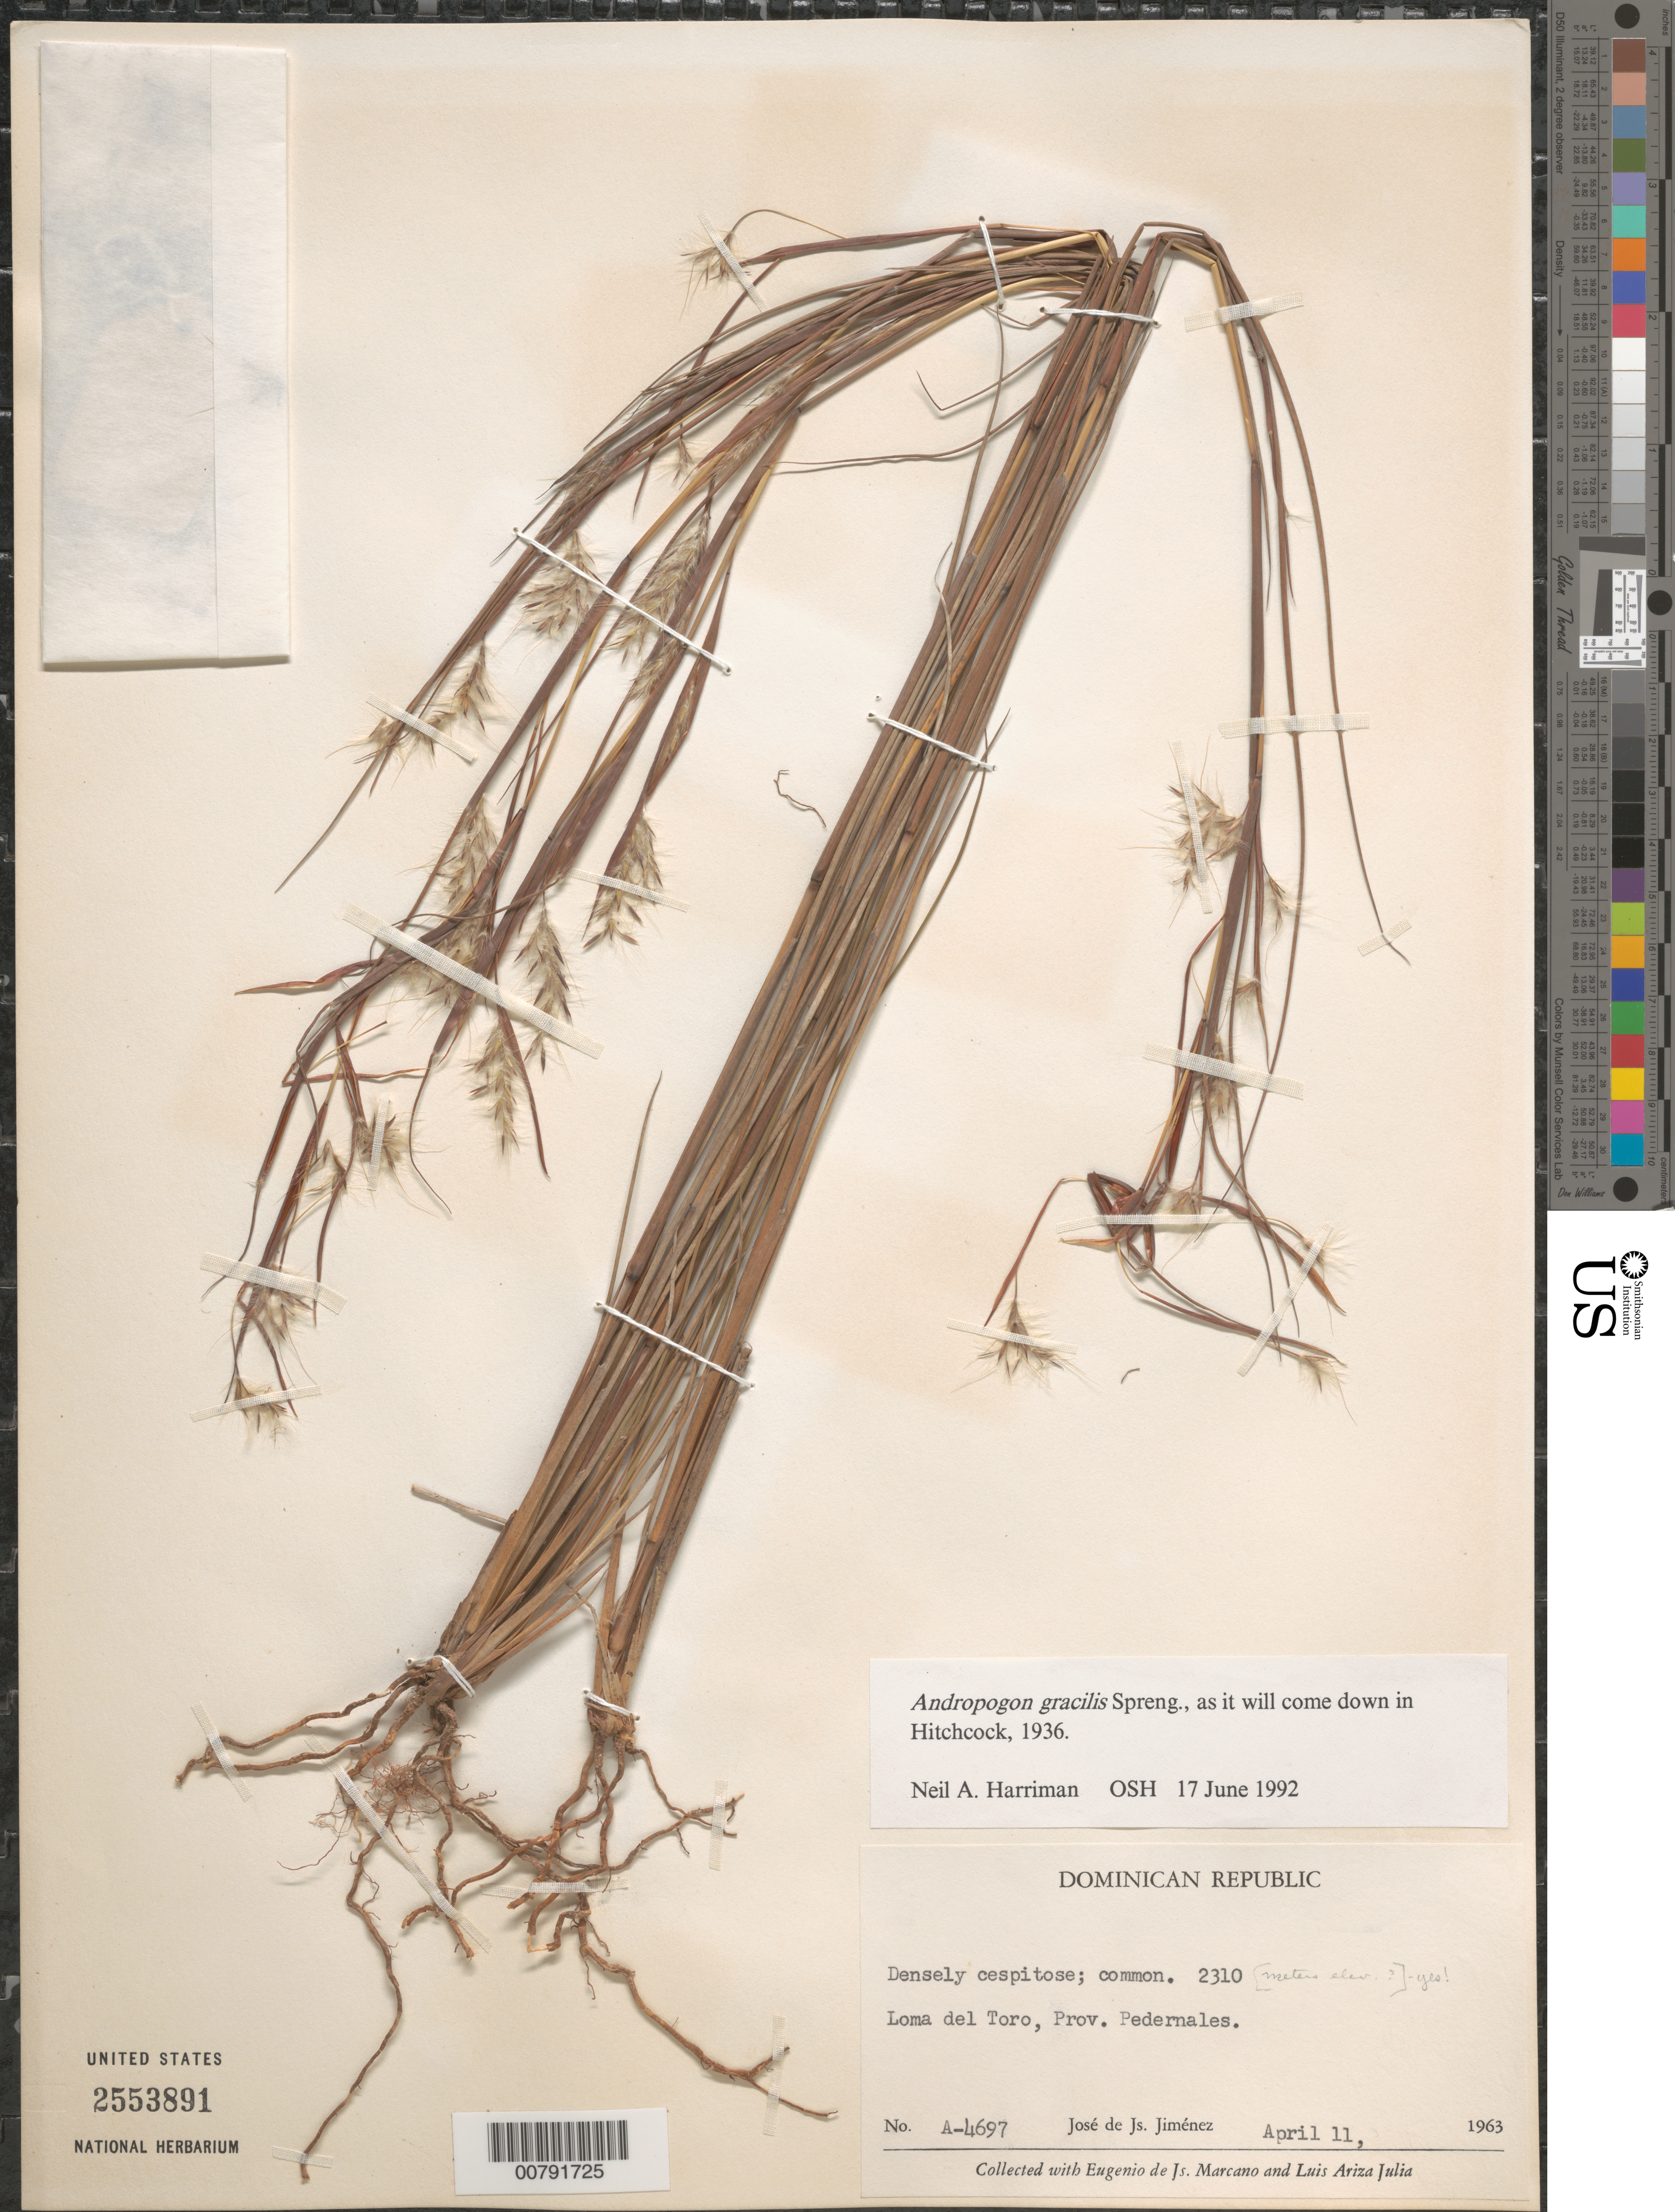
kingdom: Plantae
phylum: Tracheophyta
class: Liliopsida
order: Poales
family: Poaceae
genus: Schizachyrium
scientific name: Schizachyrium gracile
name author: (Spreng.) Nash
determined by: Harriman, N. A.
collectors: J. J. Jiménez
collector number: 4697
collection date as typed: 11 Apr 1963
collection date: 1963-04-11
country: Dominican Republic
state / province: Pedernales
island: Hispaniola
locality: Loma del Toro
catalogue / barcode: US 2553891